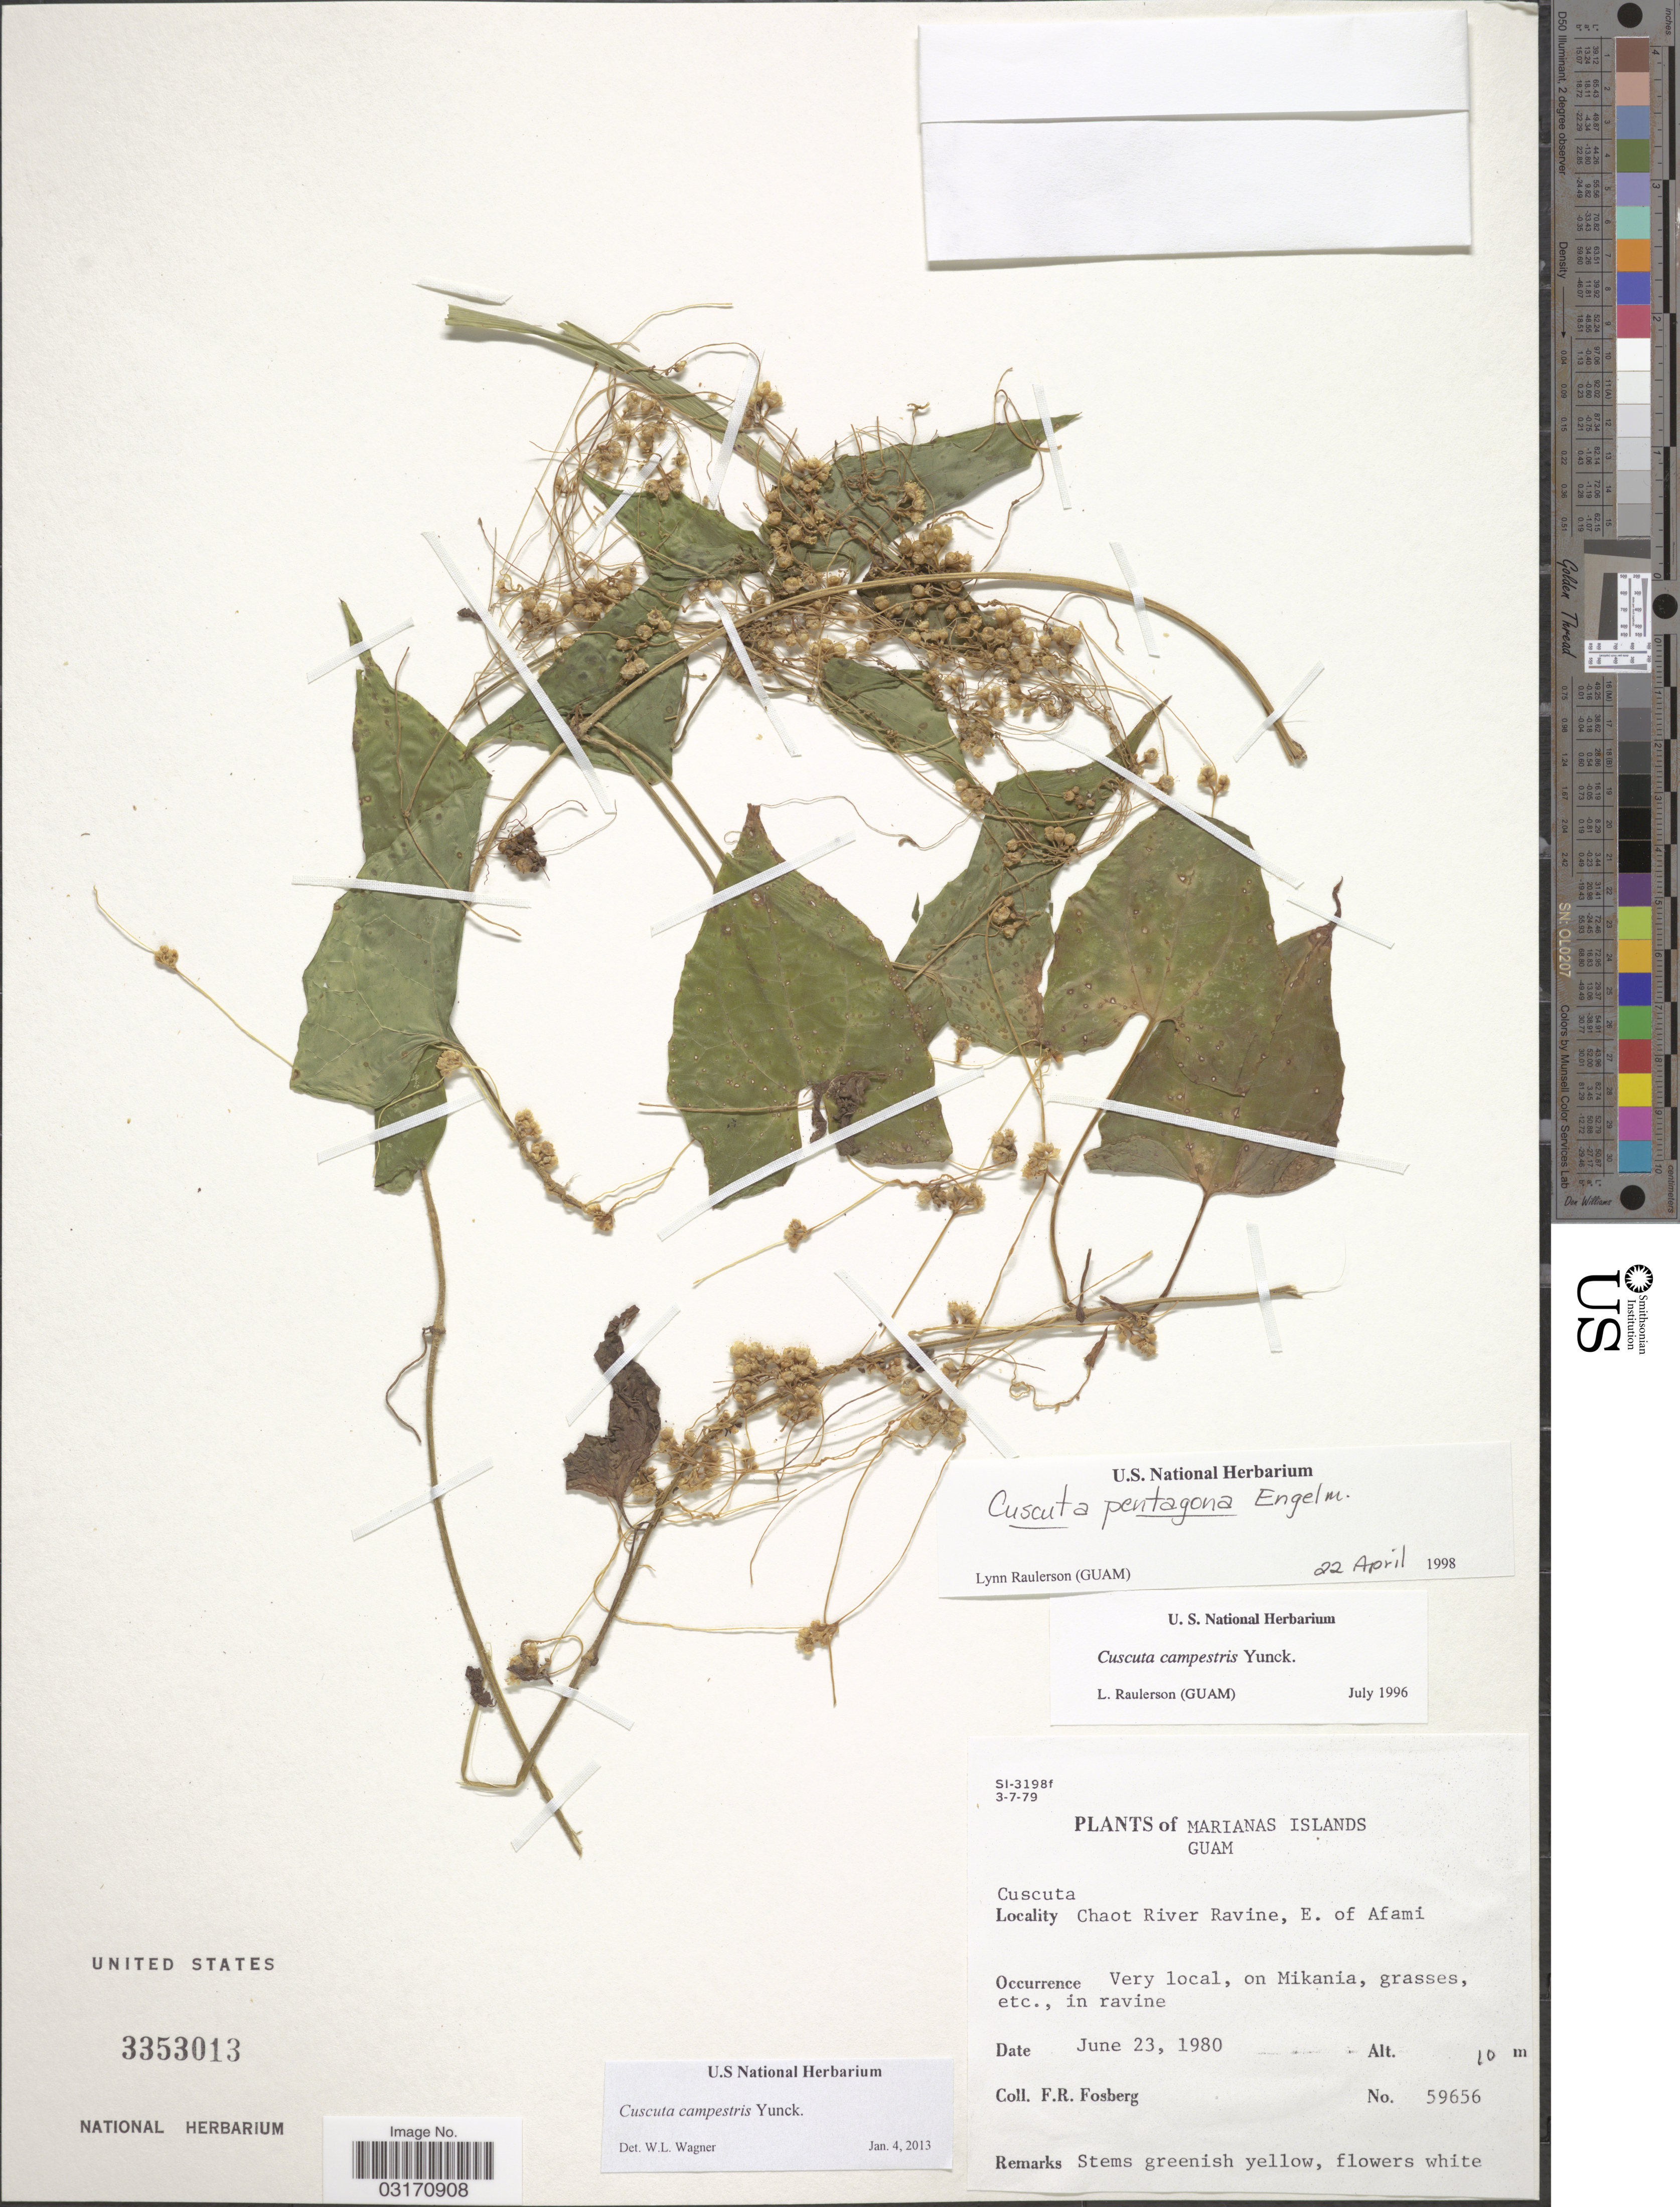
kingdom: Plantae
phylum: Tracheophyta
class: Magnoliopsida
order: Solanales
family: Convolvulaceae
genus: Cuscuta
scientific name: Cuscuta pentagona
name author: Engelm.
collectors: F. R. Fosberg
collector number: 59656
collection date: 1980-06-23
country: Guam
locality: Marianas Islands. Chaot River Ravine, E. of Afami.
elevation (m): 10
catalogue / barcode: US 3353013